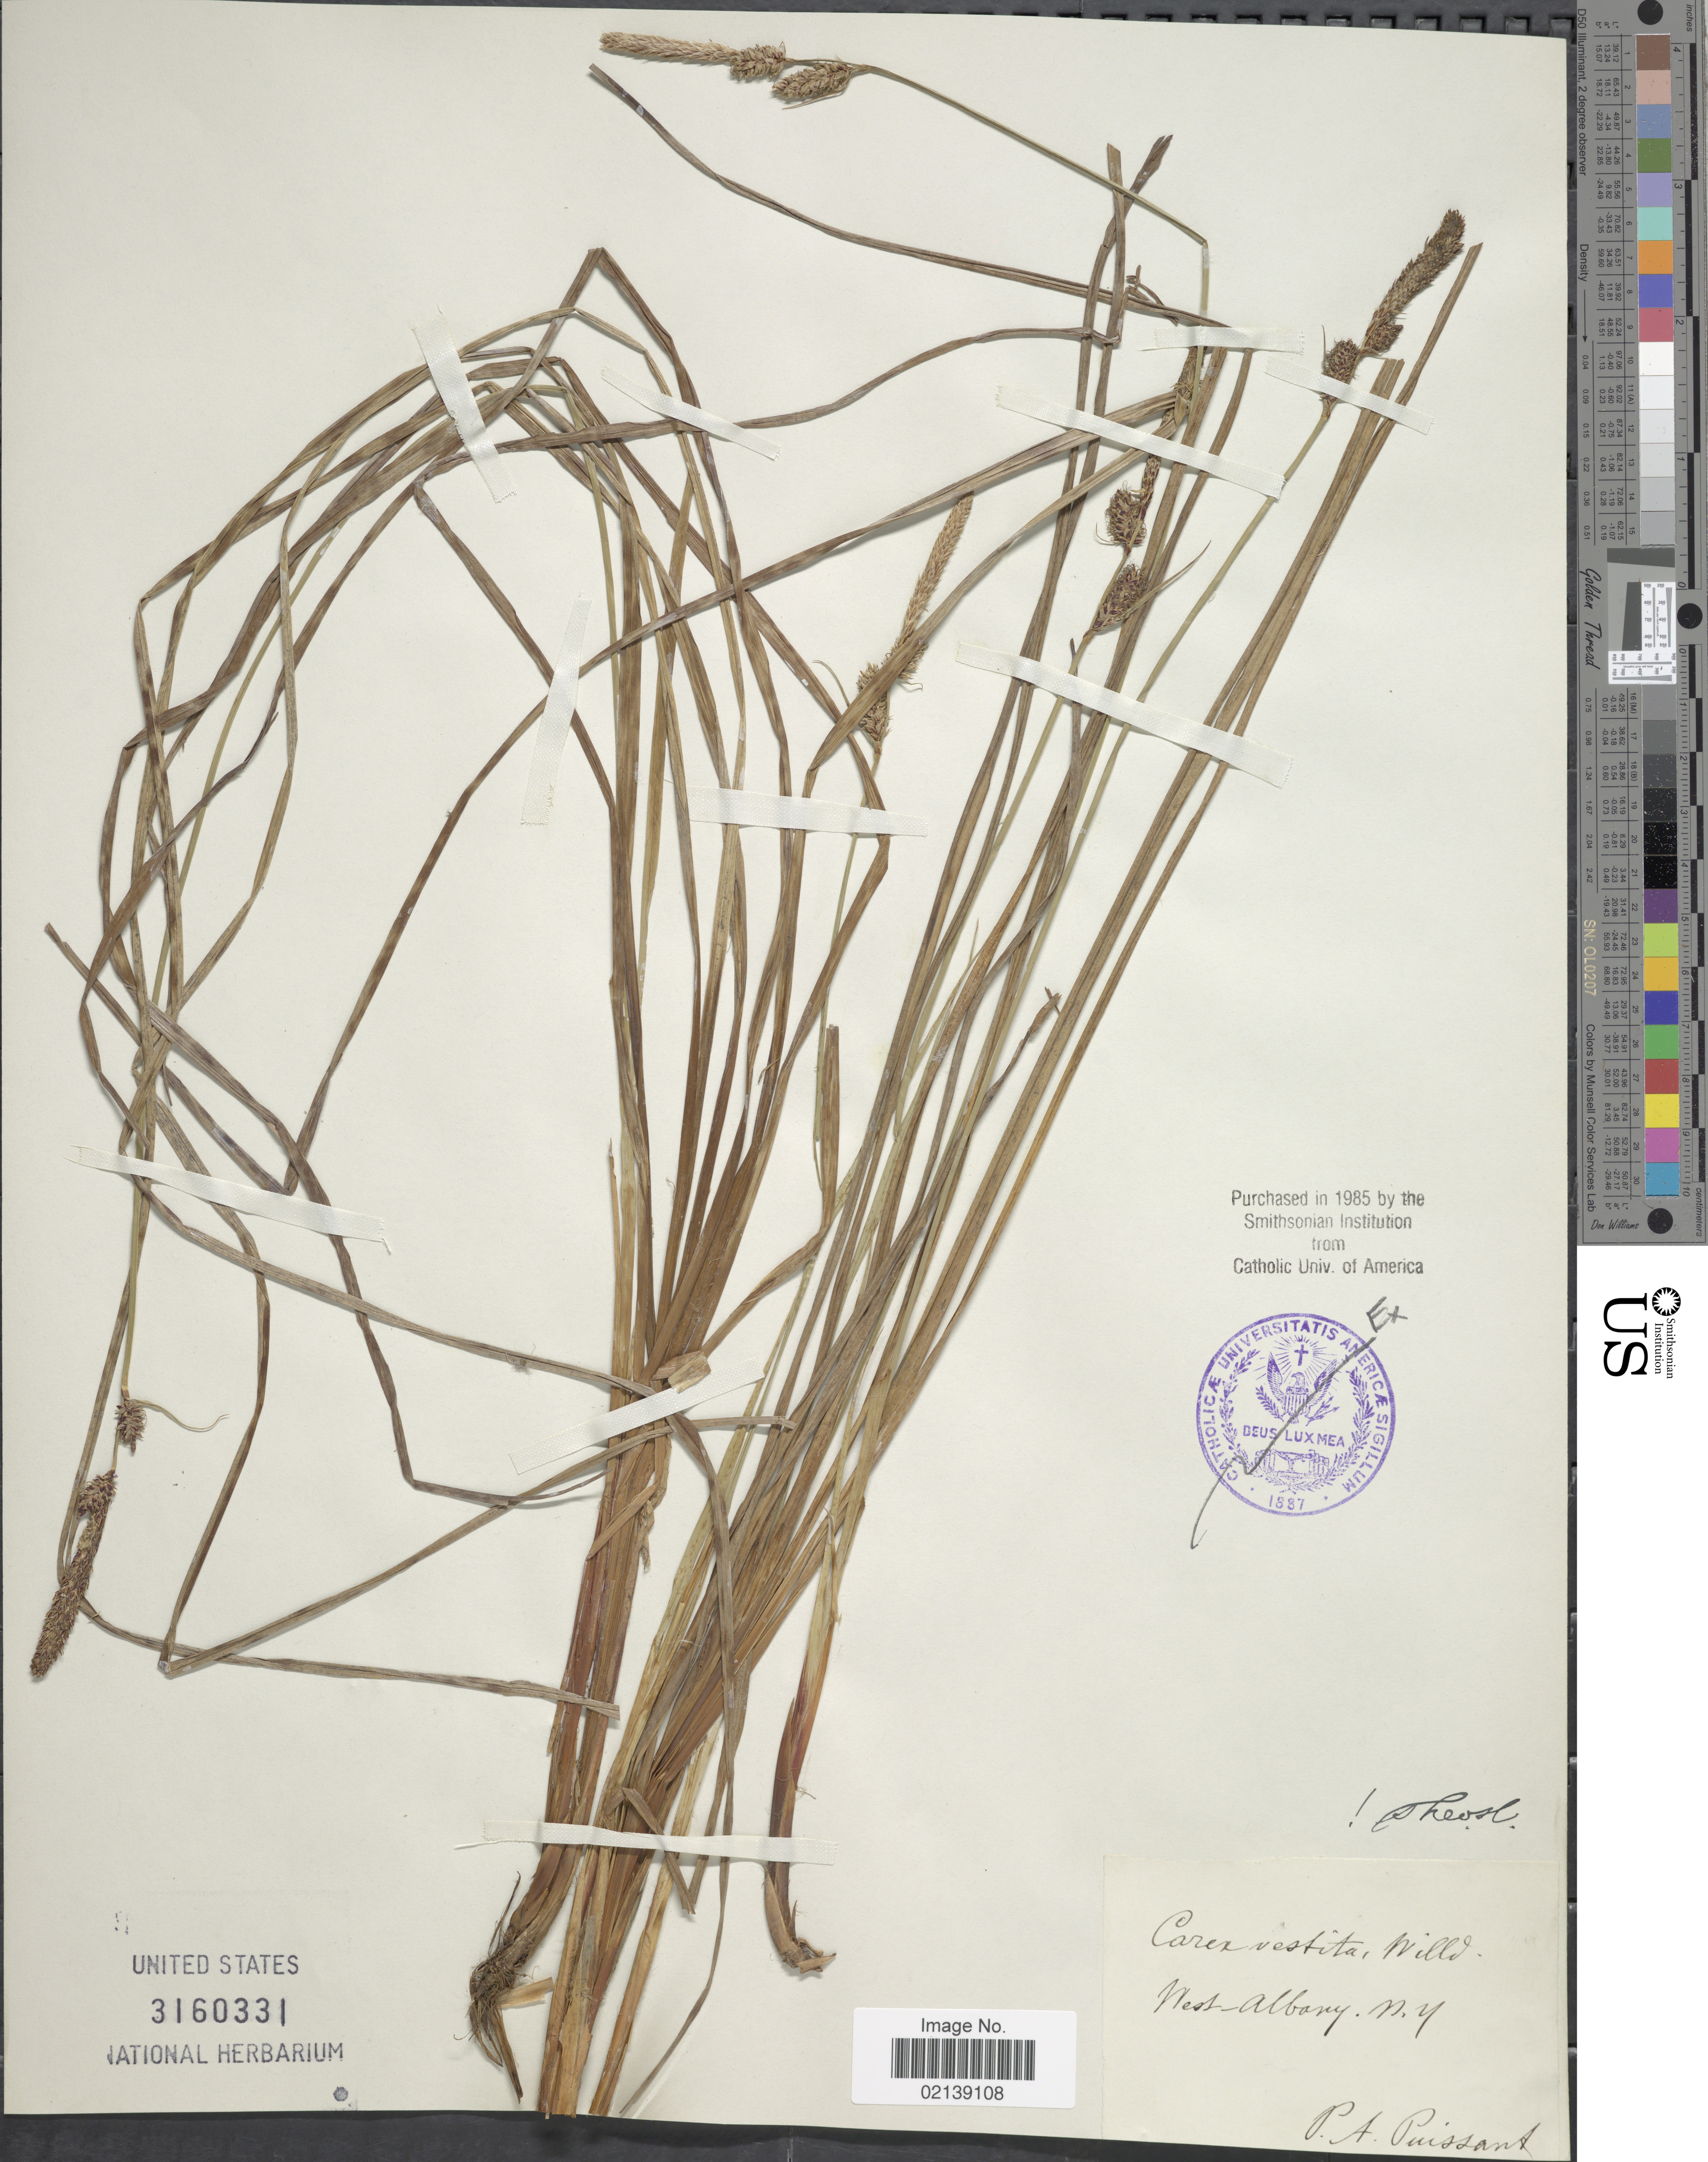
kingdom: Plantae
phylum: Tracheophyta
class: Liliopsida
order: Poales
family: Cyperaceae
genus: Carex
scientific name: Carex vestita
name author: Willd.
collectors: P. Puissant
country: United States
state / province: New York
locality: West-Albany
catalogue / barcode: US 3160331